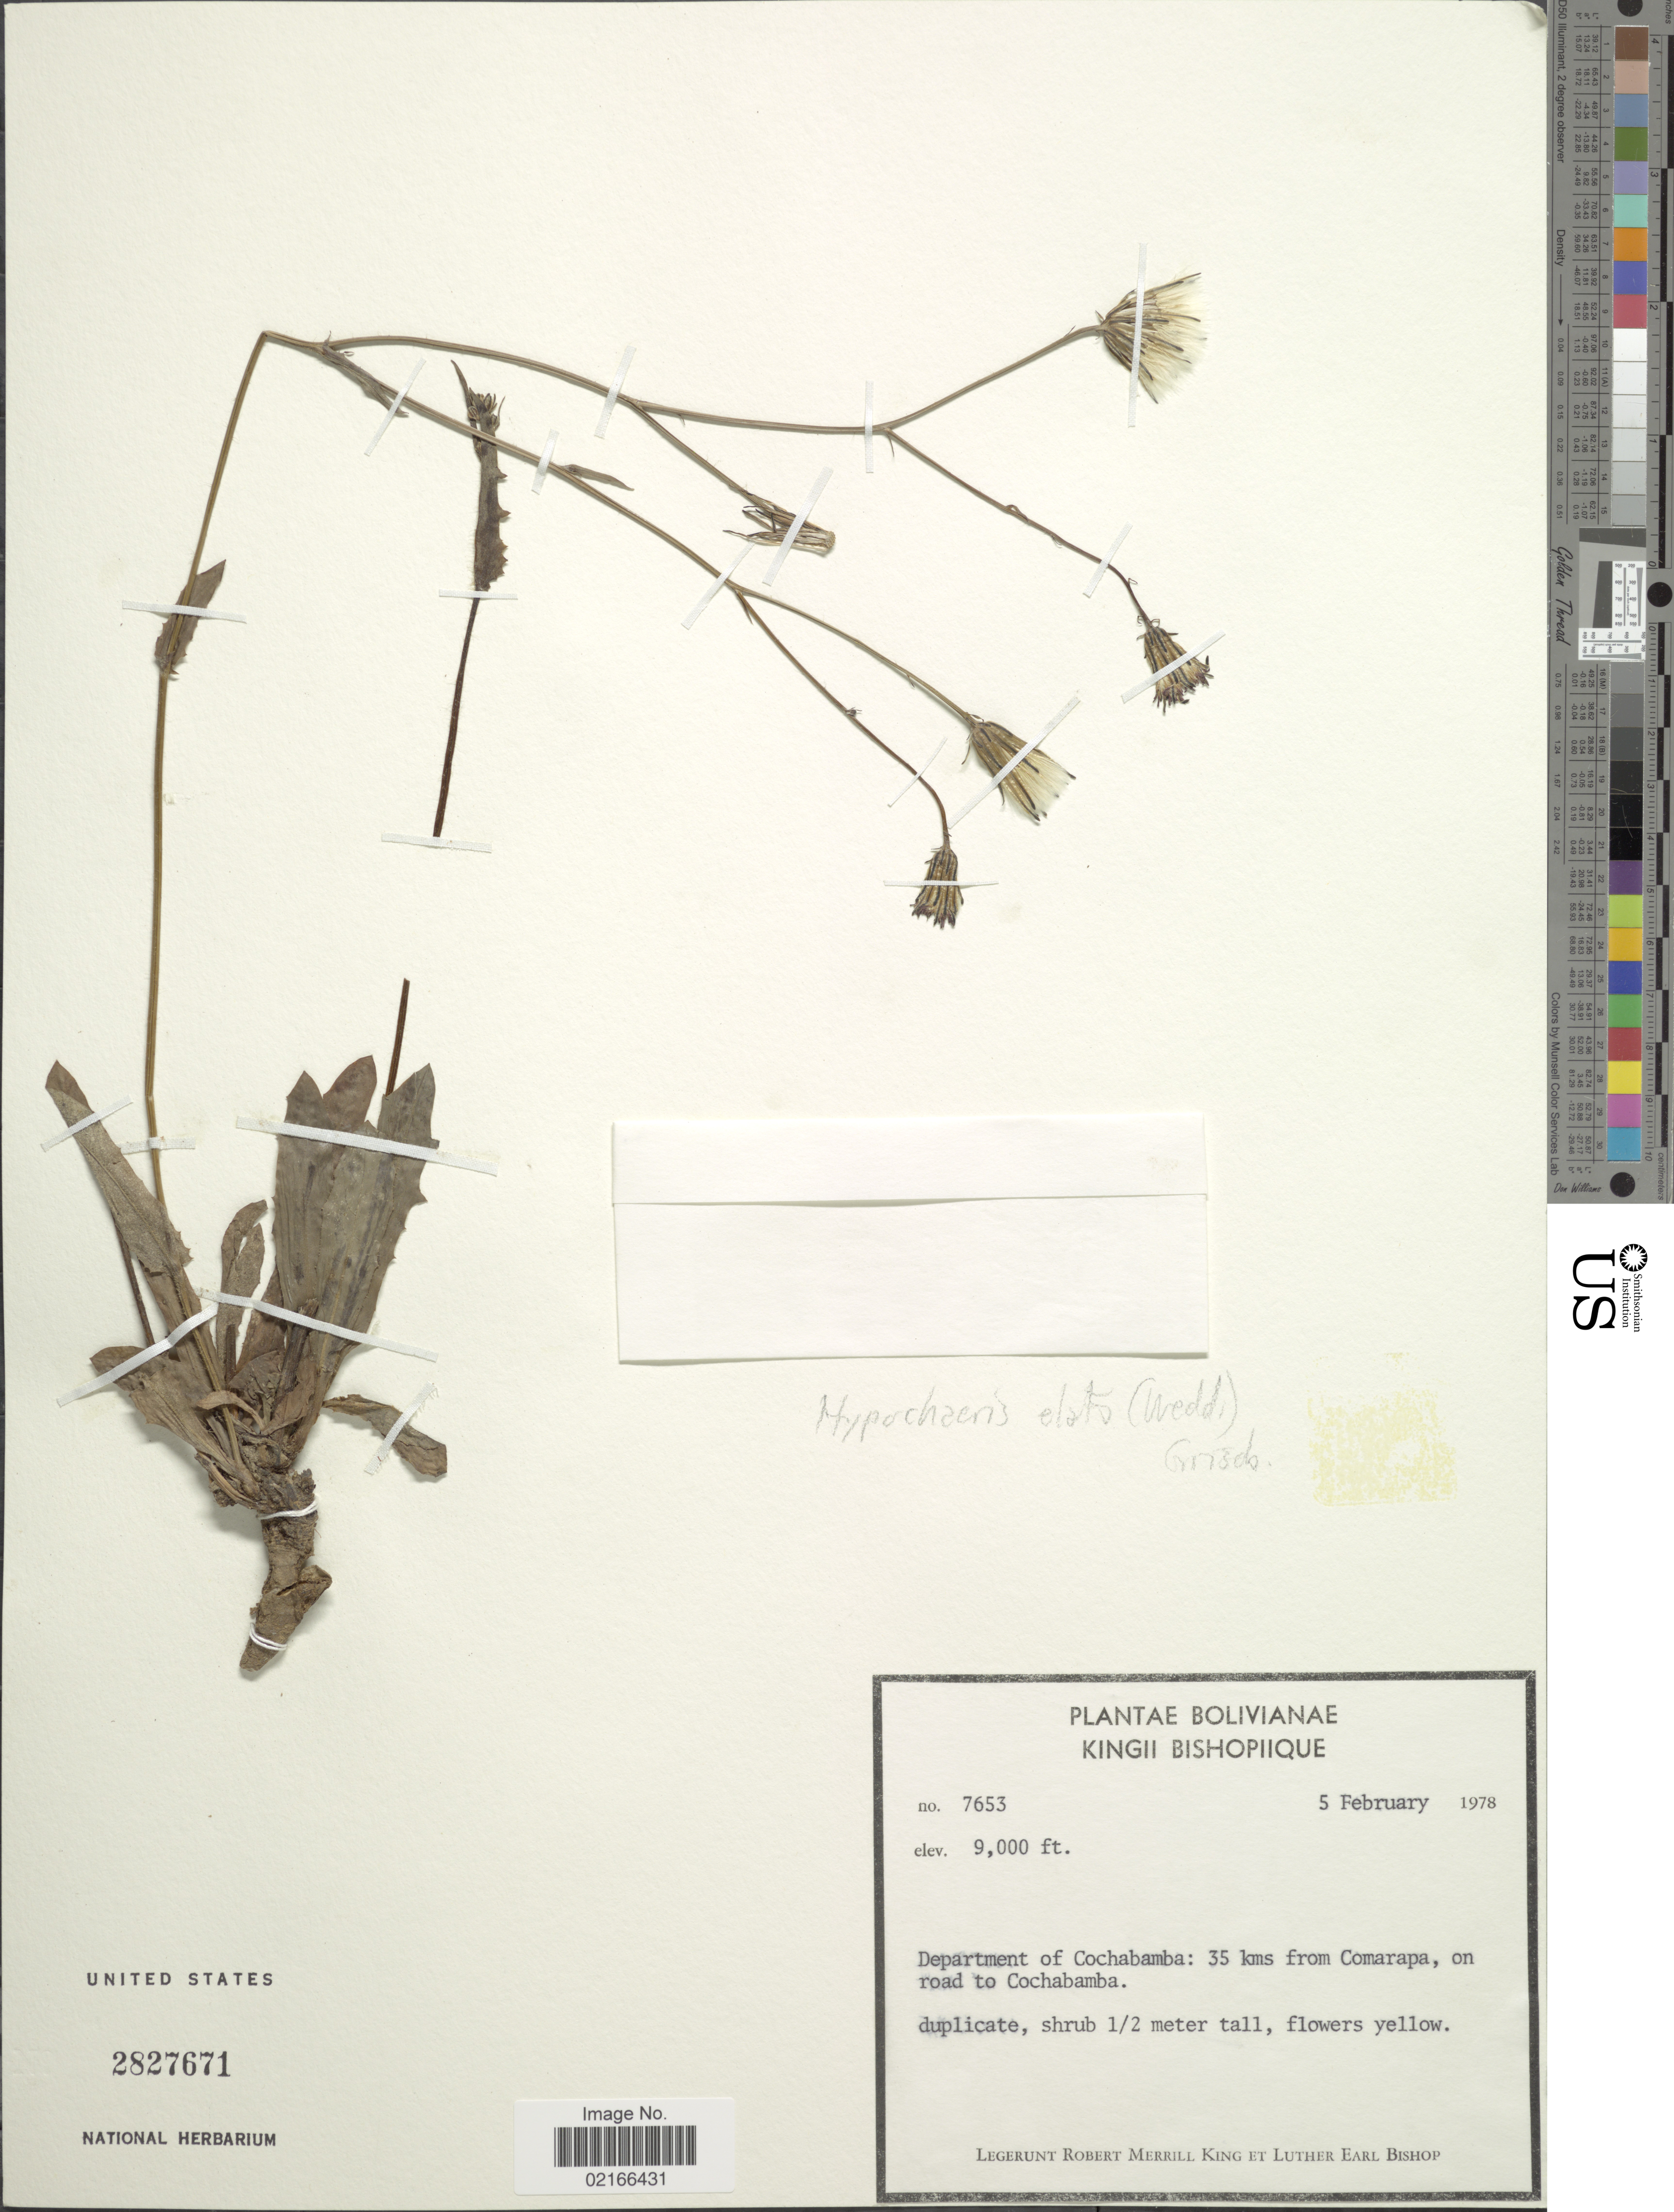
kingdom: Plantae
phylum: Tracheophyta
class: Magnoliopsida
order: Asterales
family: Asteraceae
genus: Hypochaeris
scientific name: Hypochaeris elata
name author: (Wedd.) Griseb.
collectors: R. M. King & L. E. Bishop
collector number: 7653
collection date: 1978-02-05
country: Bolivia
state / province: Cochabamba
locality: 35 kms from Comaropa, on road to Cochabamba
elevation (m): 2743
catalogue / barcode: US 2827671